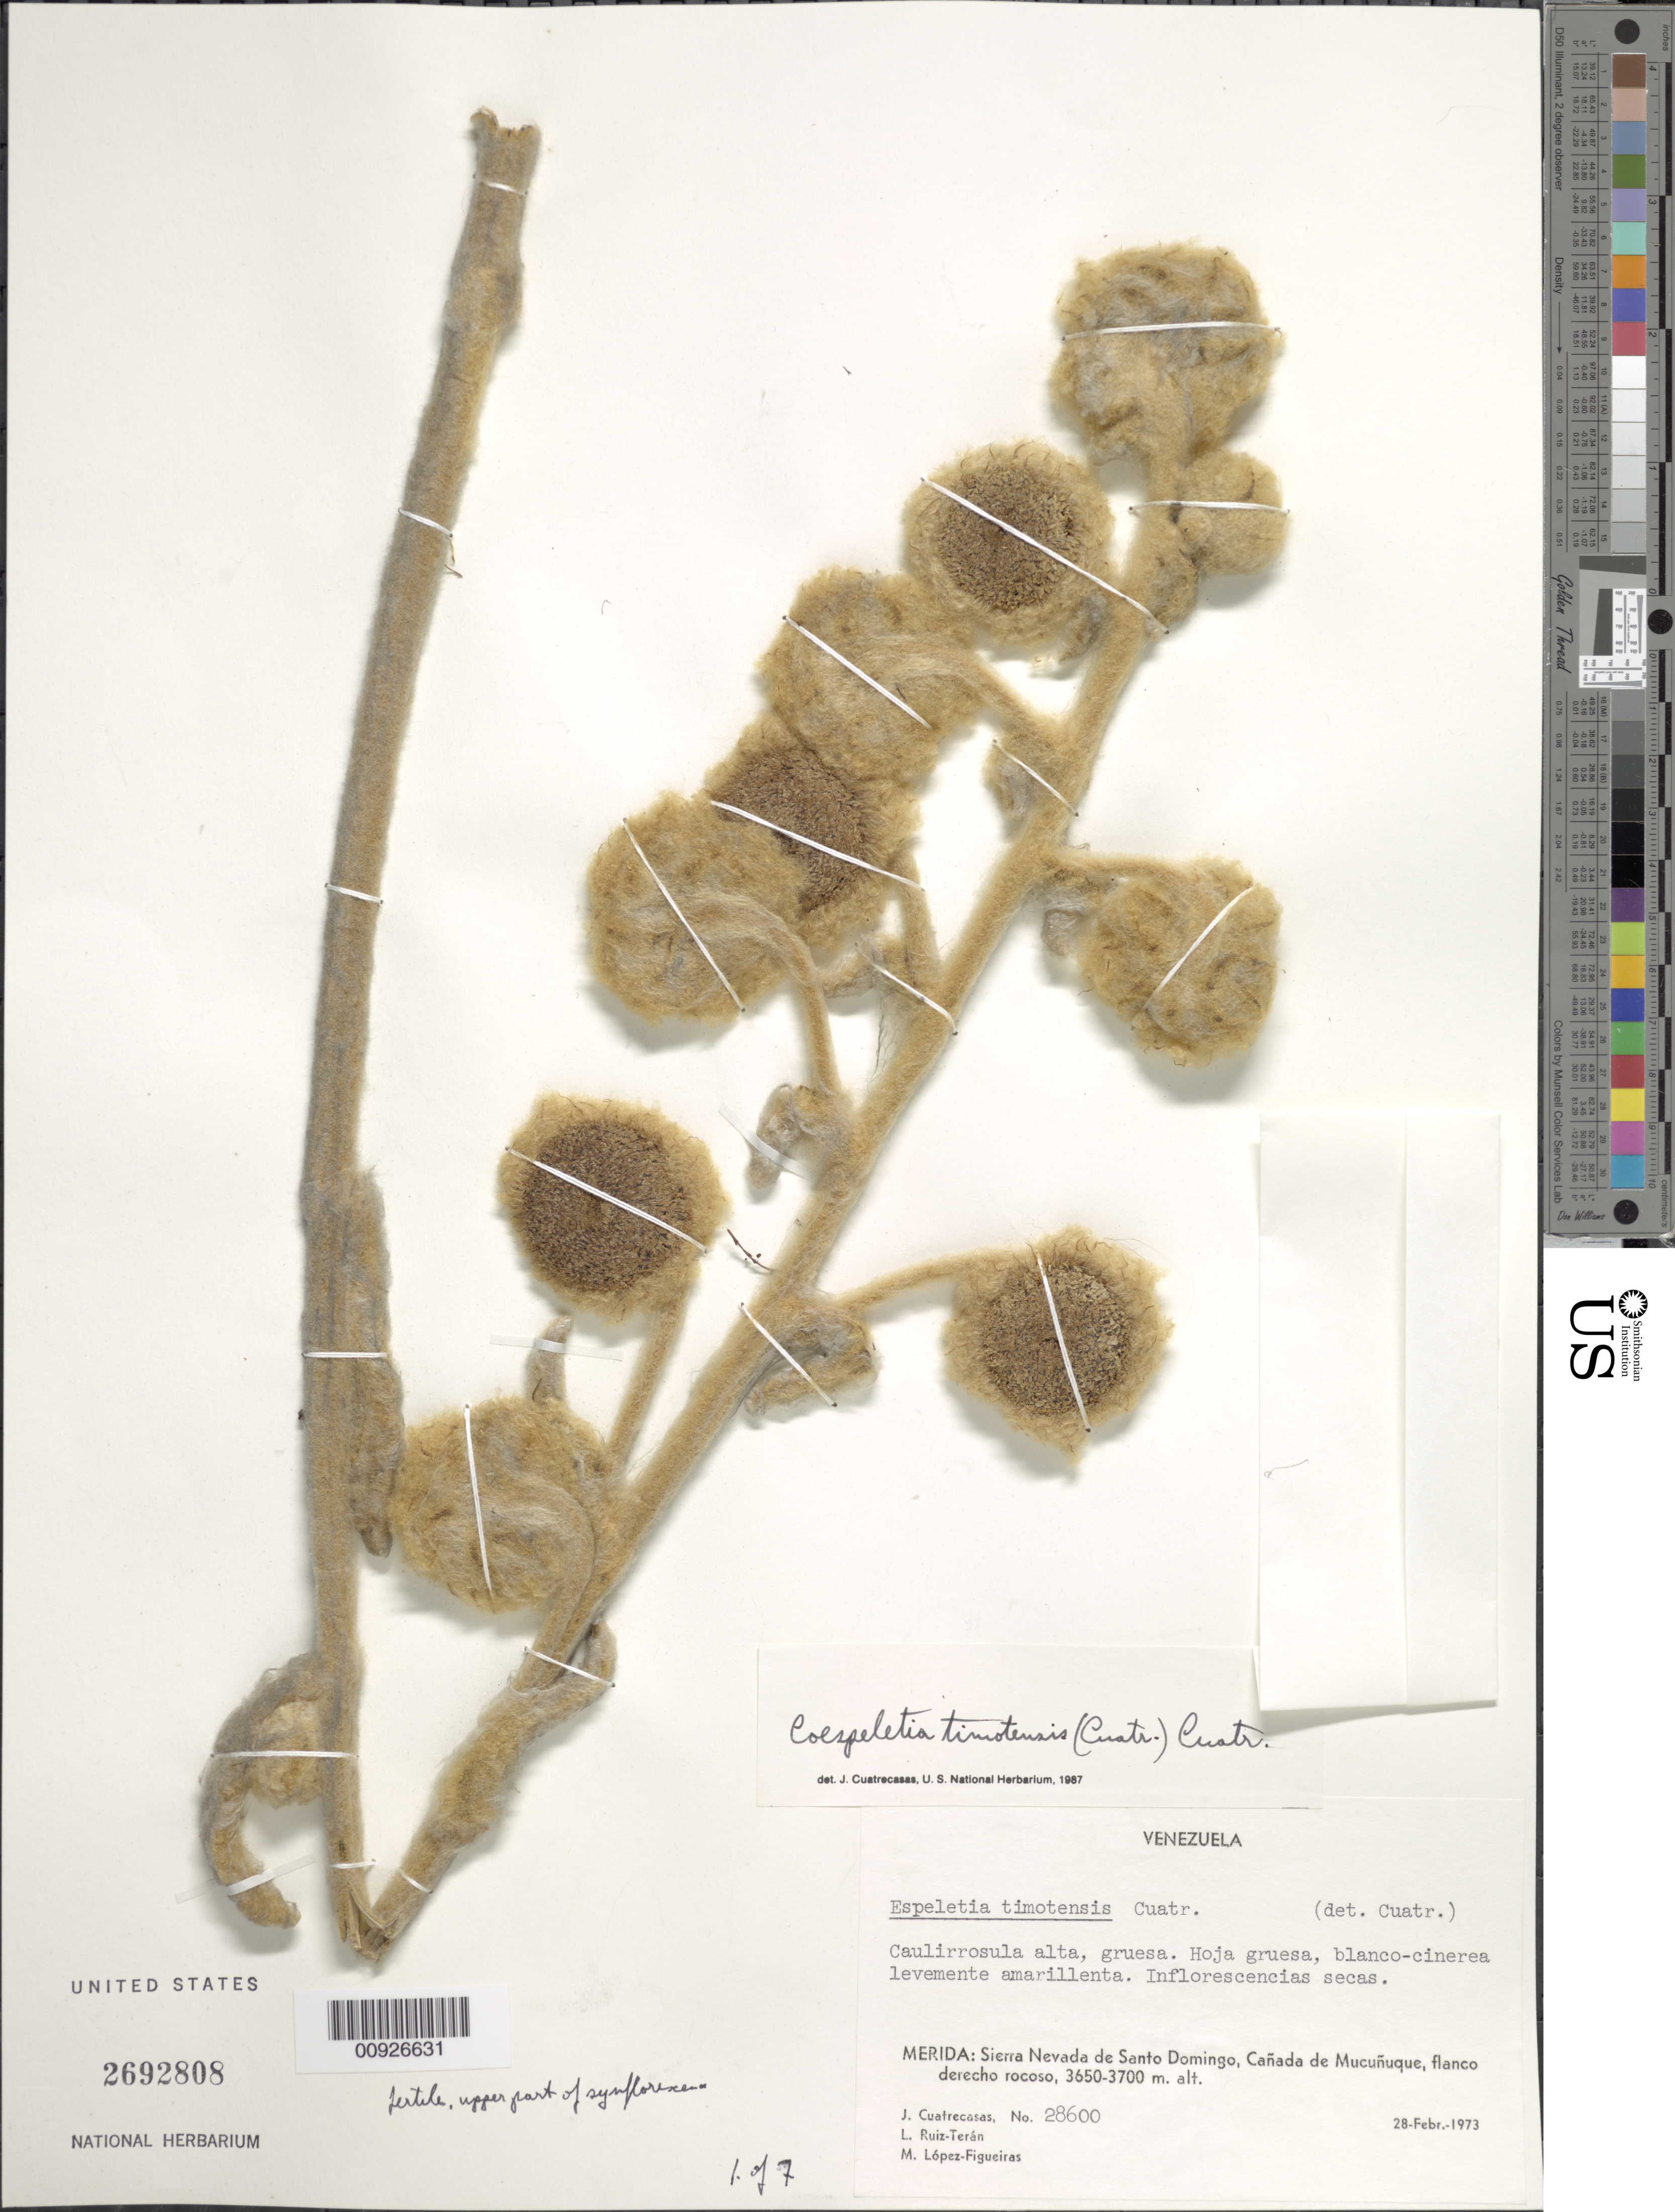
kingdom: Plantae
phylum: Tracheophyta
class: Magnoliopsida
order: Asterales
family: Asteraceae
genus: Coespeletia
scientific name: Coespeletia timotensis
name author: (Cuatrec.) Cuatrec.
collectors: J. Cuatrecasas, L. E. Ruíz-Terán & M. López Figueiras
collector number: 28600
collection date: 1973-02-28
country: Venezuela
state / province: Mérida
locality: Sierra Nevada de Santo Domingo, Cañada de Mucuñuque, flanco derecho rocoso.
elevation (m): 3650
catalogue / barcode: US 2692808